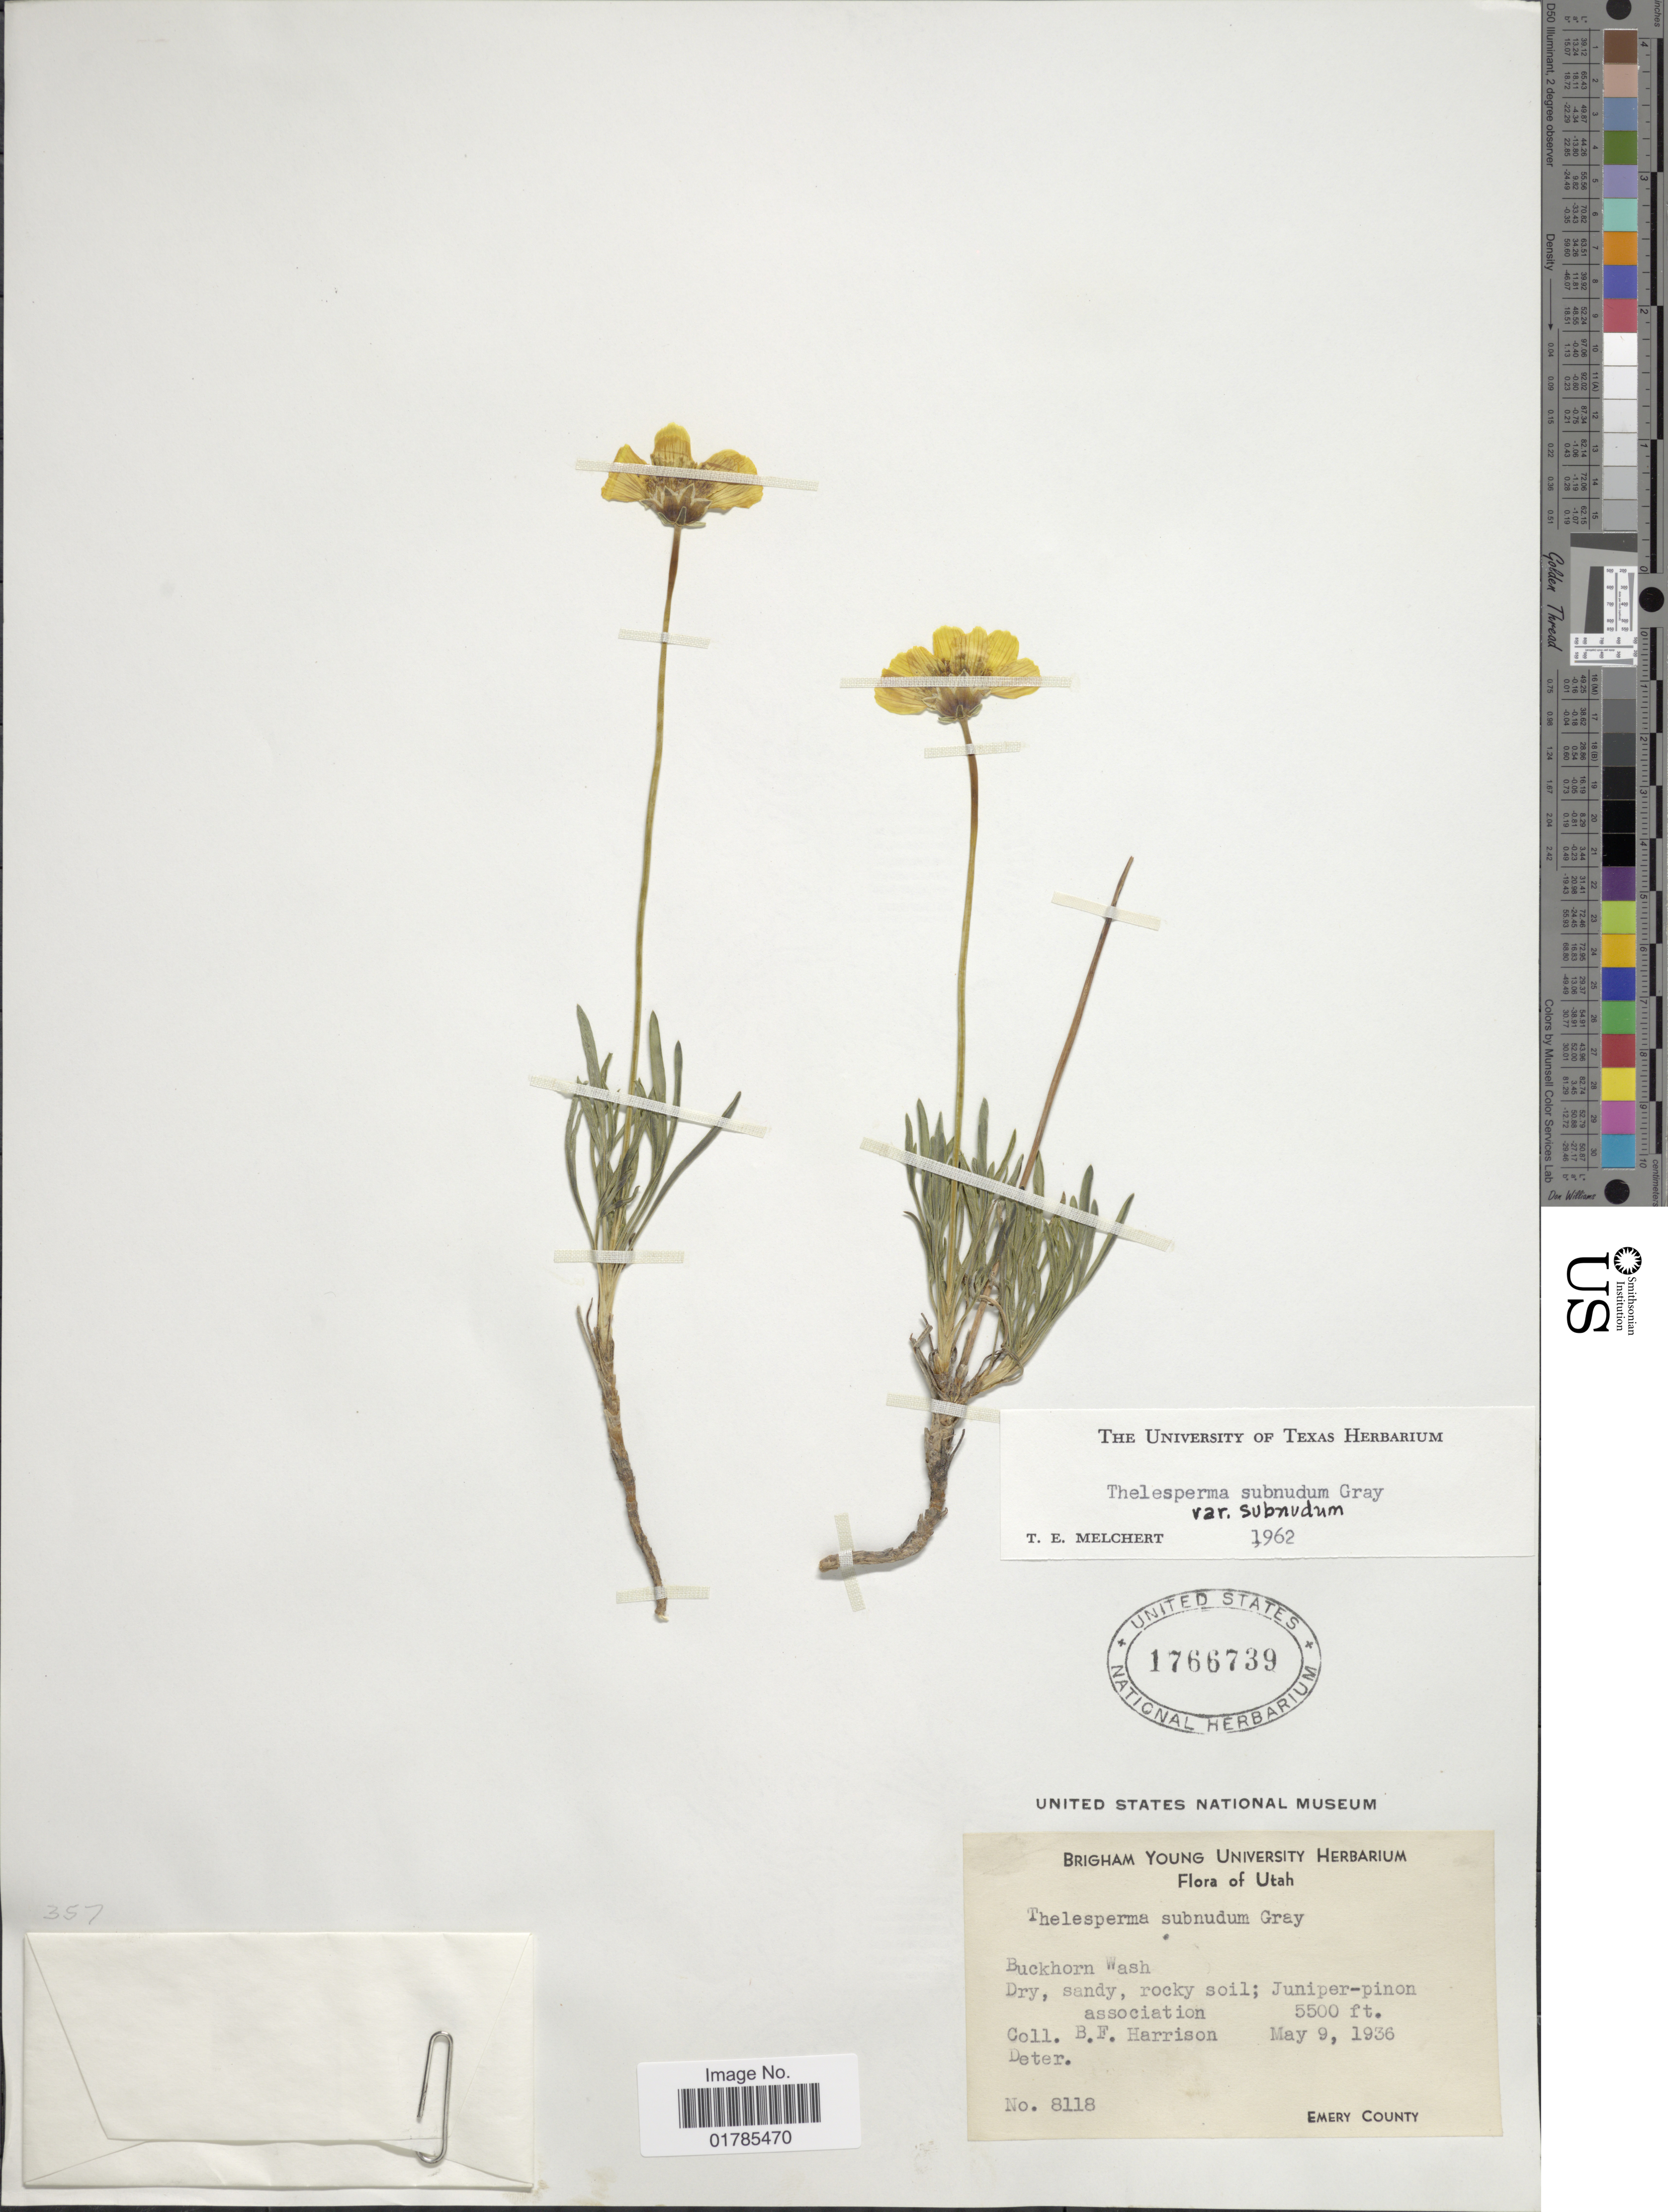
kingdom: Plantae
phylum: Tracheophyta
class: Magnoliopsida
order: Asterales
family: Asteraceae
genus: Thelesperma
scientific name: Thelesperma subnudum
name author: A. Gray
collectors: B. F. Harrison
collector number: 8118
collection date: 1936-05-09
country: United States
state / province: Utah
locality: Buckhorn Wash.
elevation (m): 1676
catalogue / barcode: US 1766739